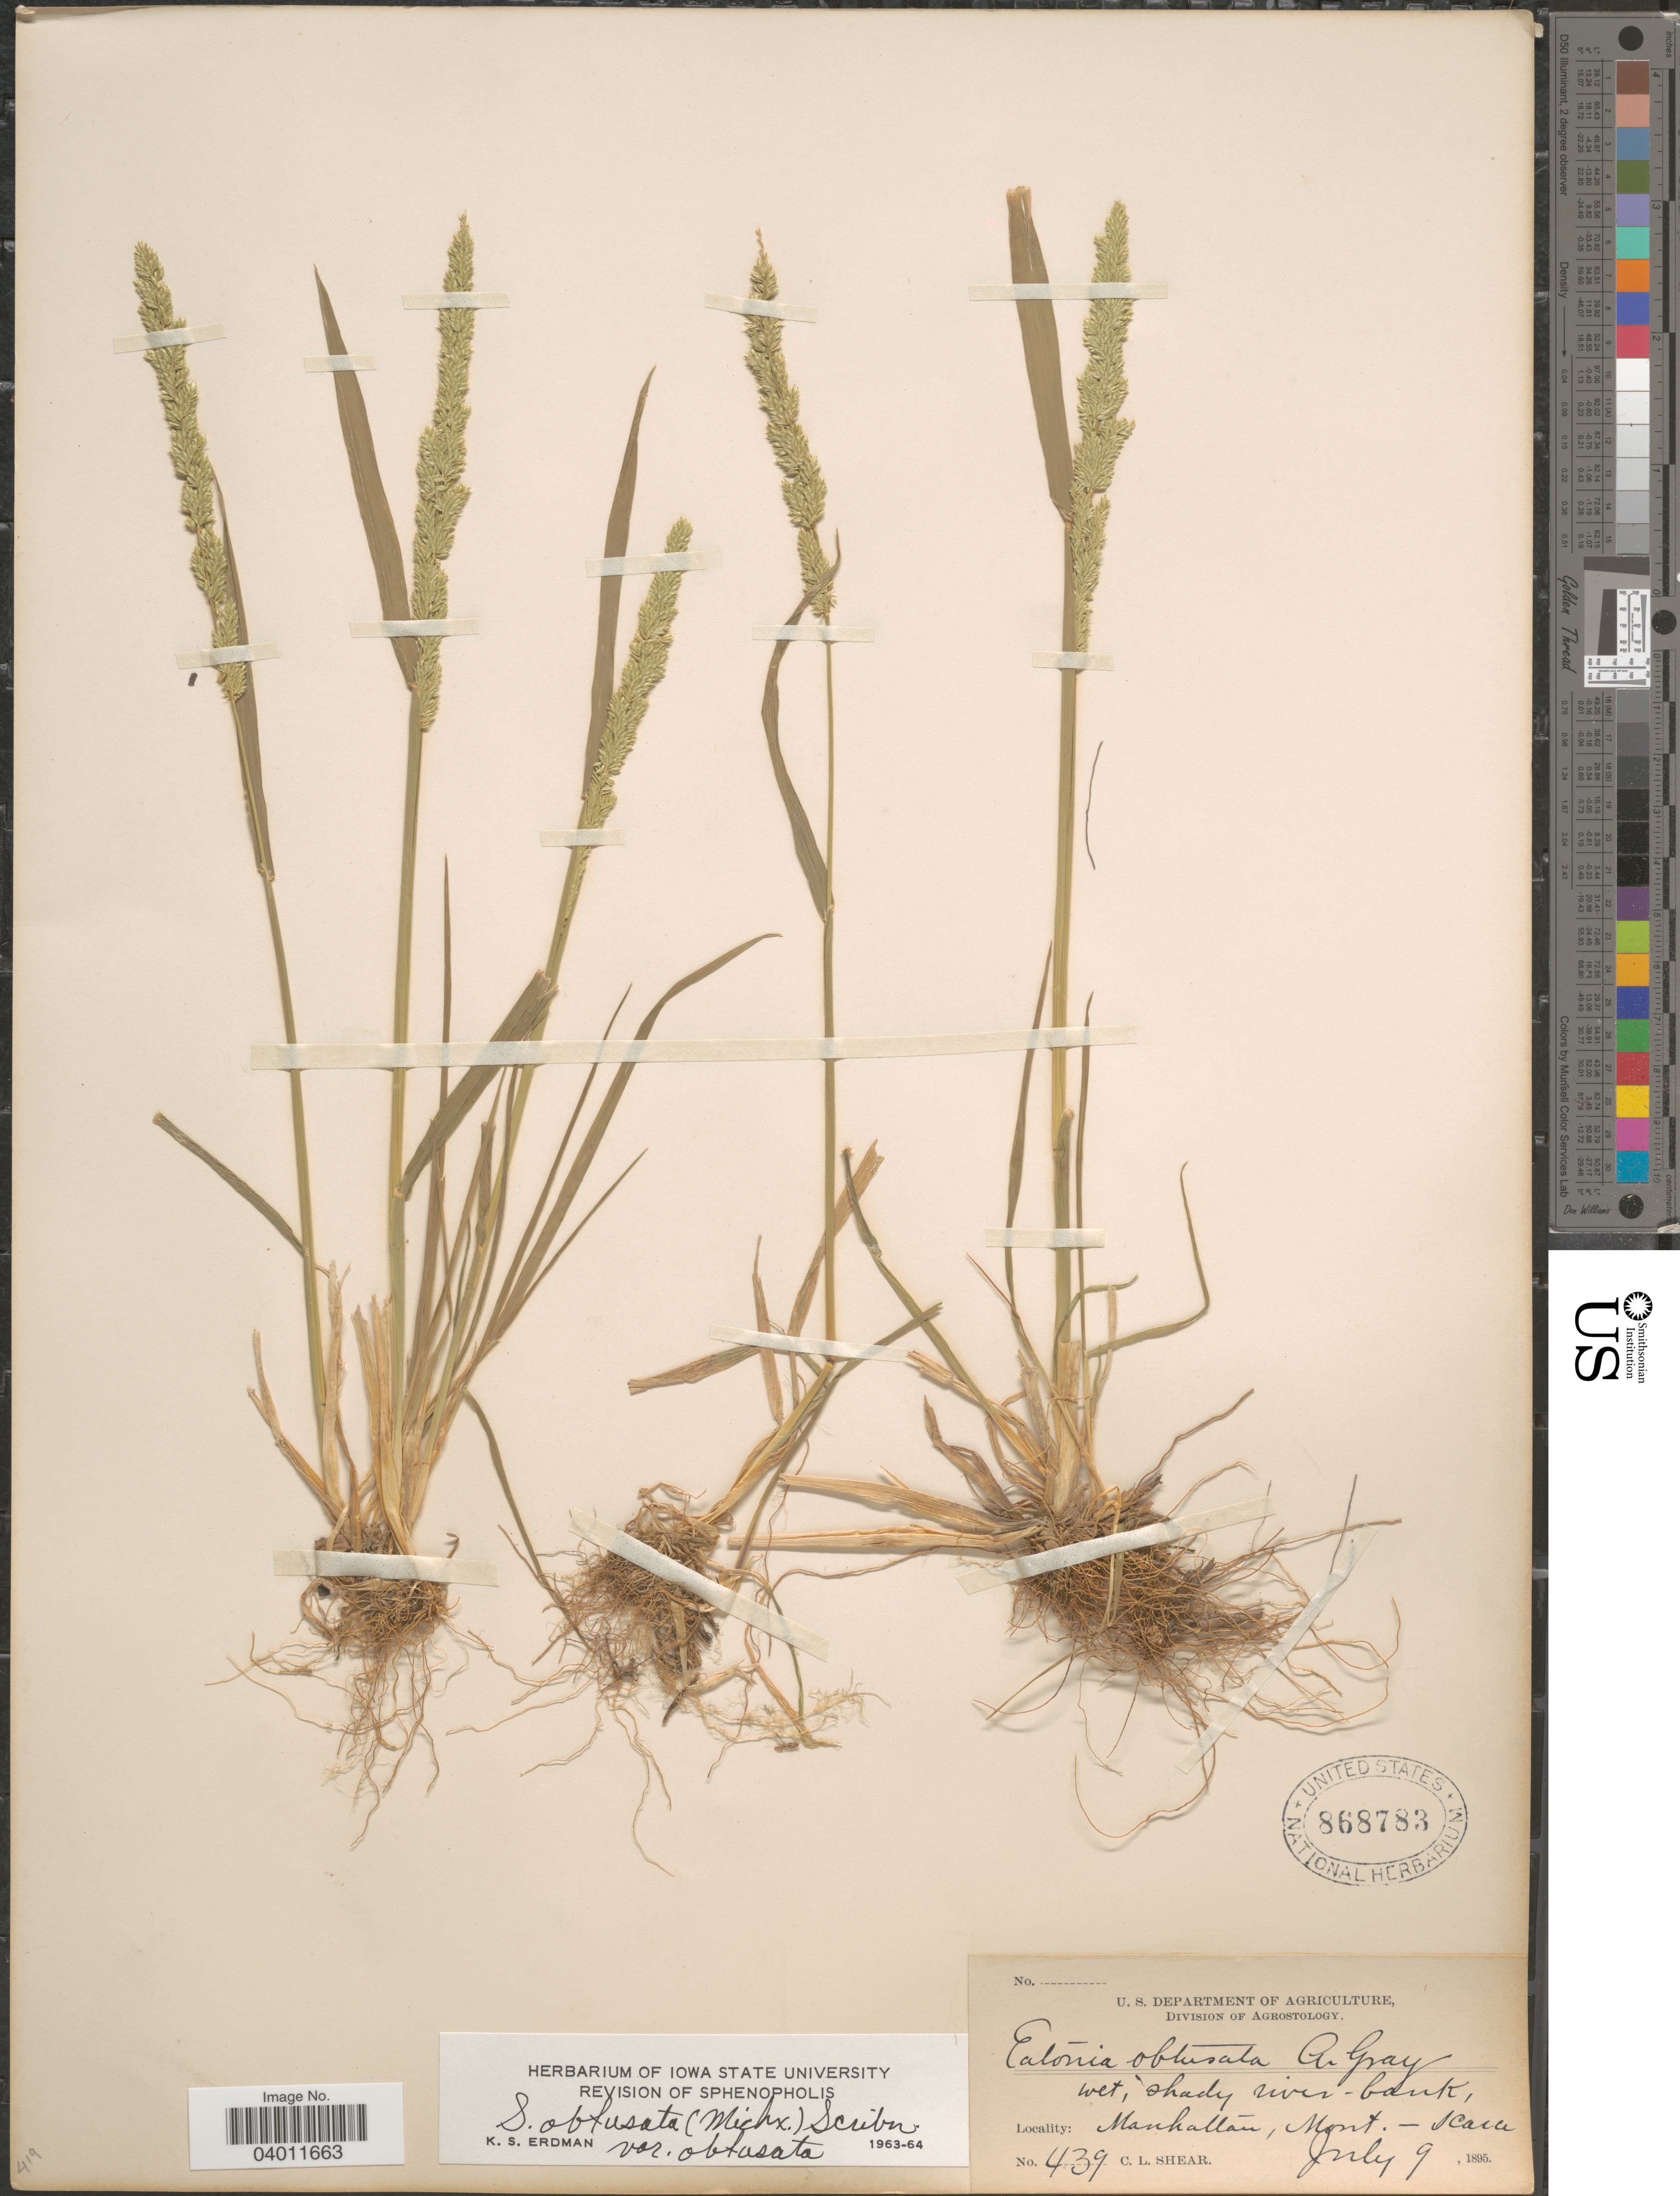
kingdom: Plantae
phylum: Tracheophyta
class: Liliopsida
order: Poales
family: Poaceae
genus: Sphenopholis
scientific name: Sphenopholis obtusata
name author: (Michx.) Scribn.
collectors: C. L. Shear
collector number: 439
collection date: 1895-07-09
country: United States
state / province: Montana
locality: Wet, shady river-bank, Manhattan.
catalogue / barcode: US 868783